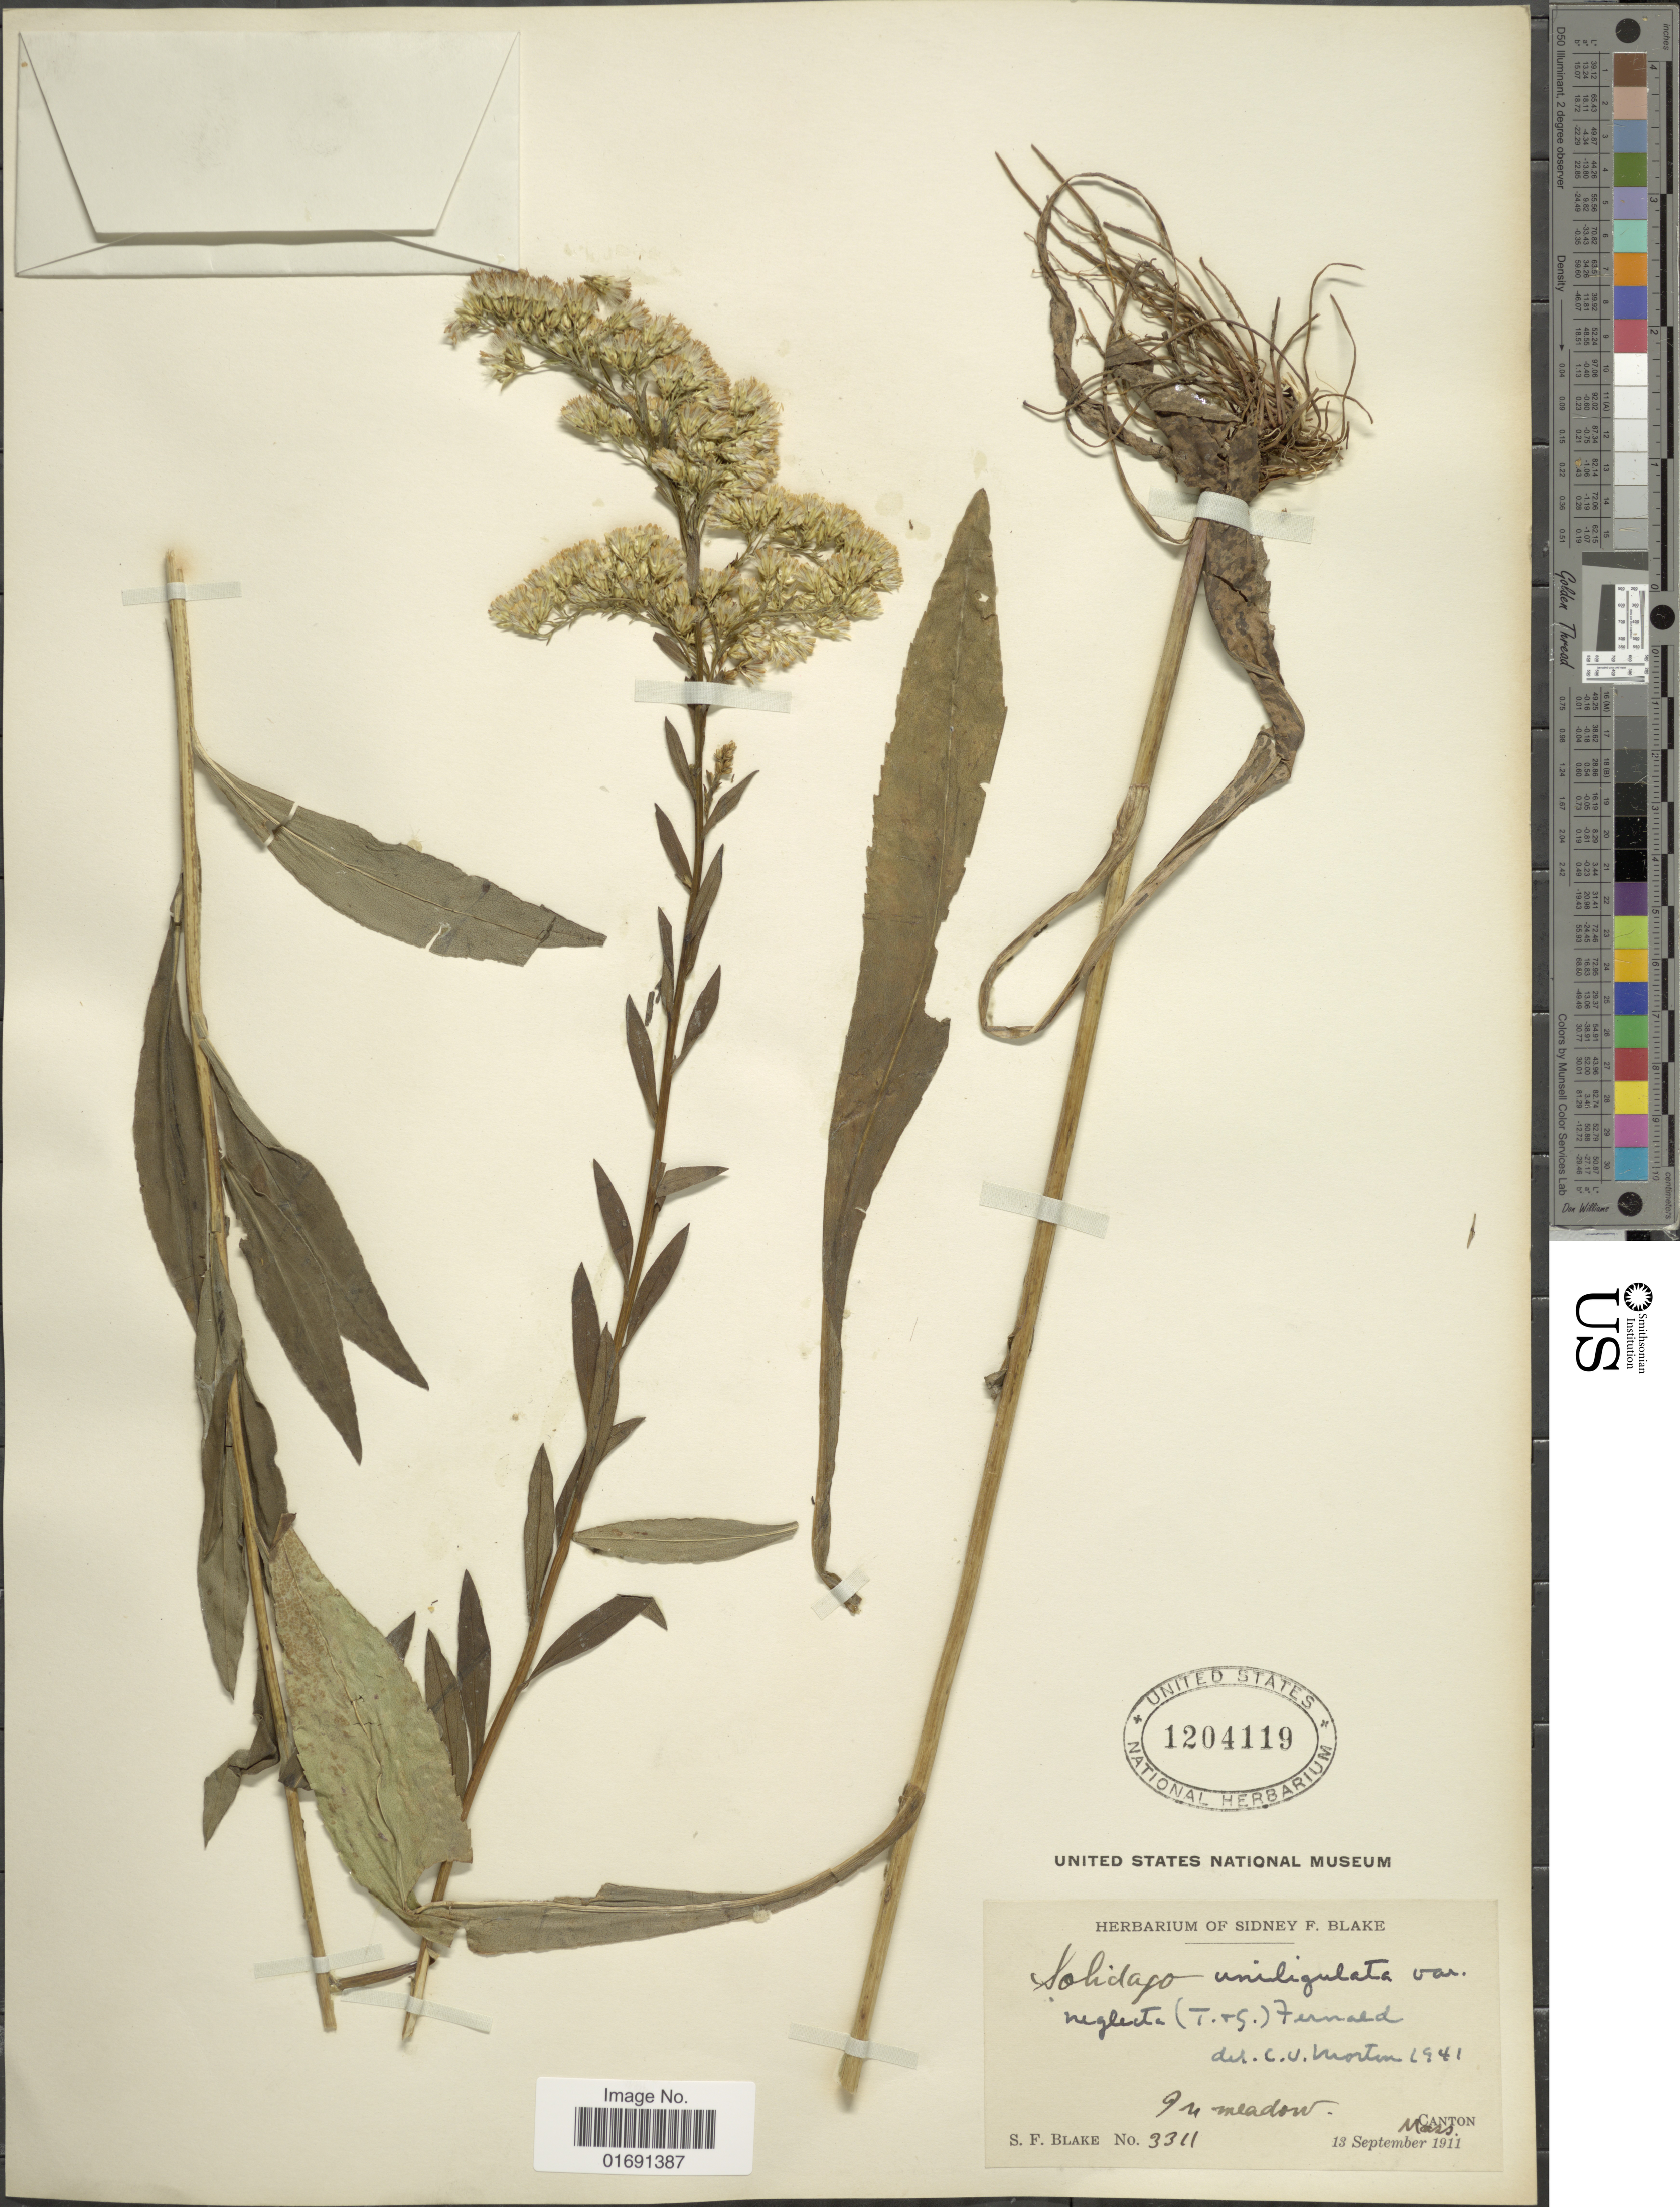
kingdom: Plantae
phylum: Tracheophyta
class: Magnoliopsida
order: Asterales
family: Asteraceae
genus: Solidago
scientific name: Solidago uniligulata var. neglecta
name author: Fernald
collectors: S. Blake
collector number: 3311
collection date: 1911-09-13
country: United States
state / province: Massachusetts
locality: Canton, Mass.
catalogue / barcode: US 1204119